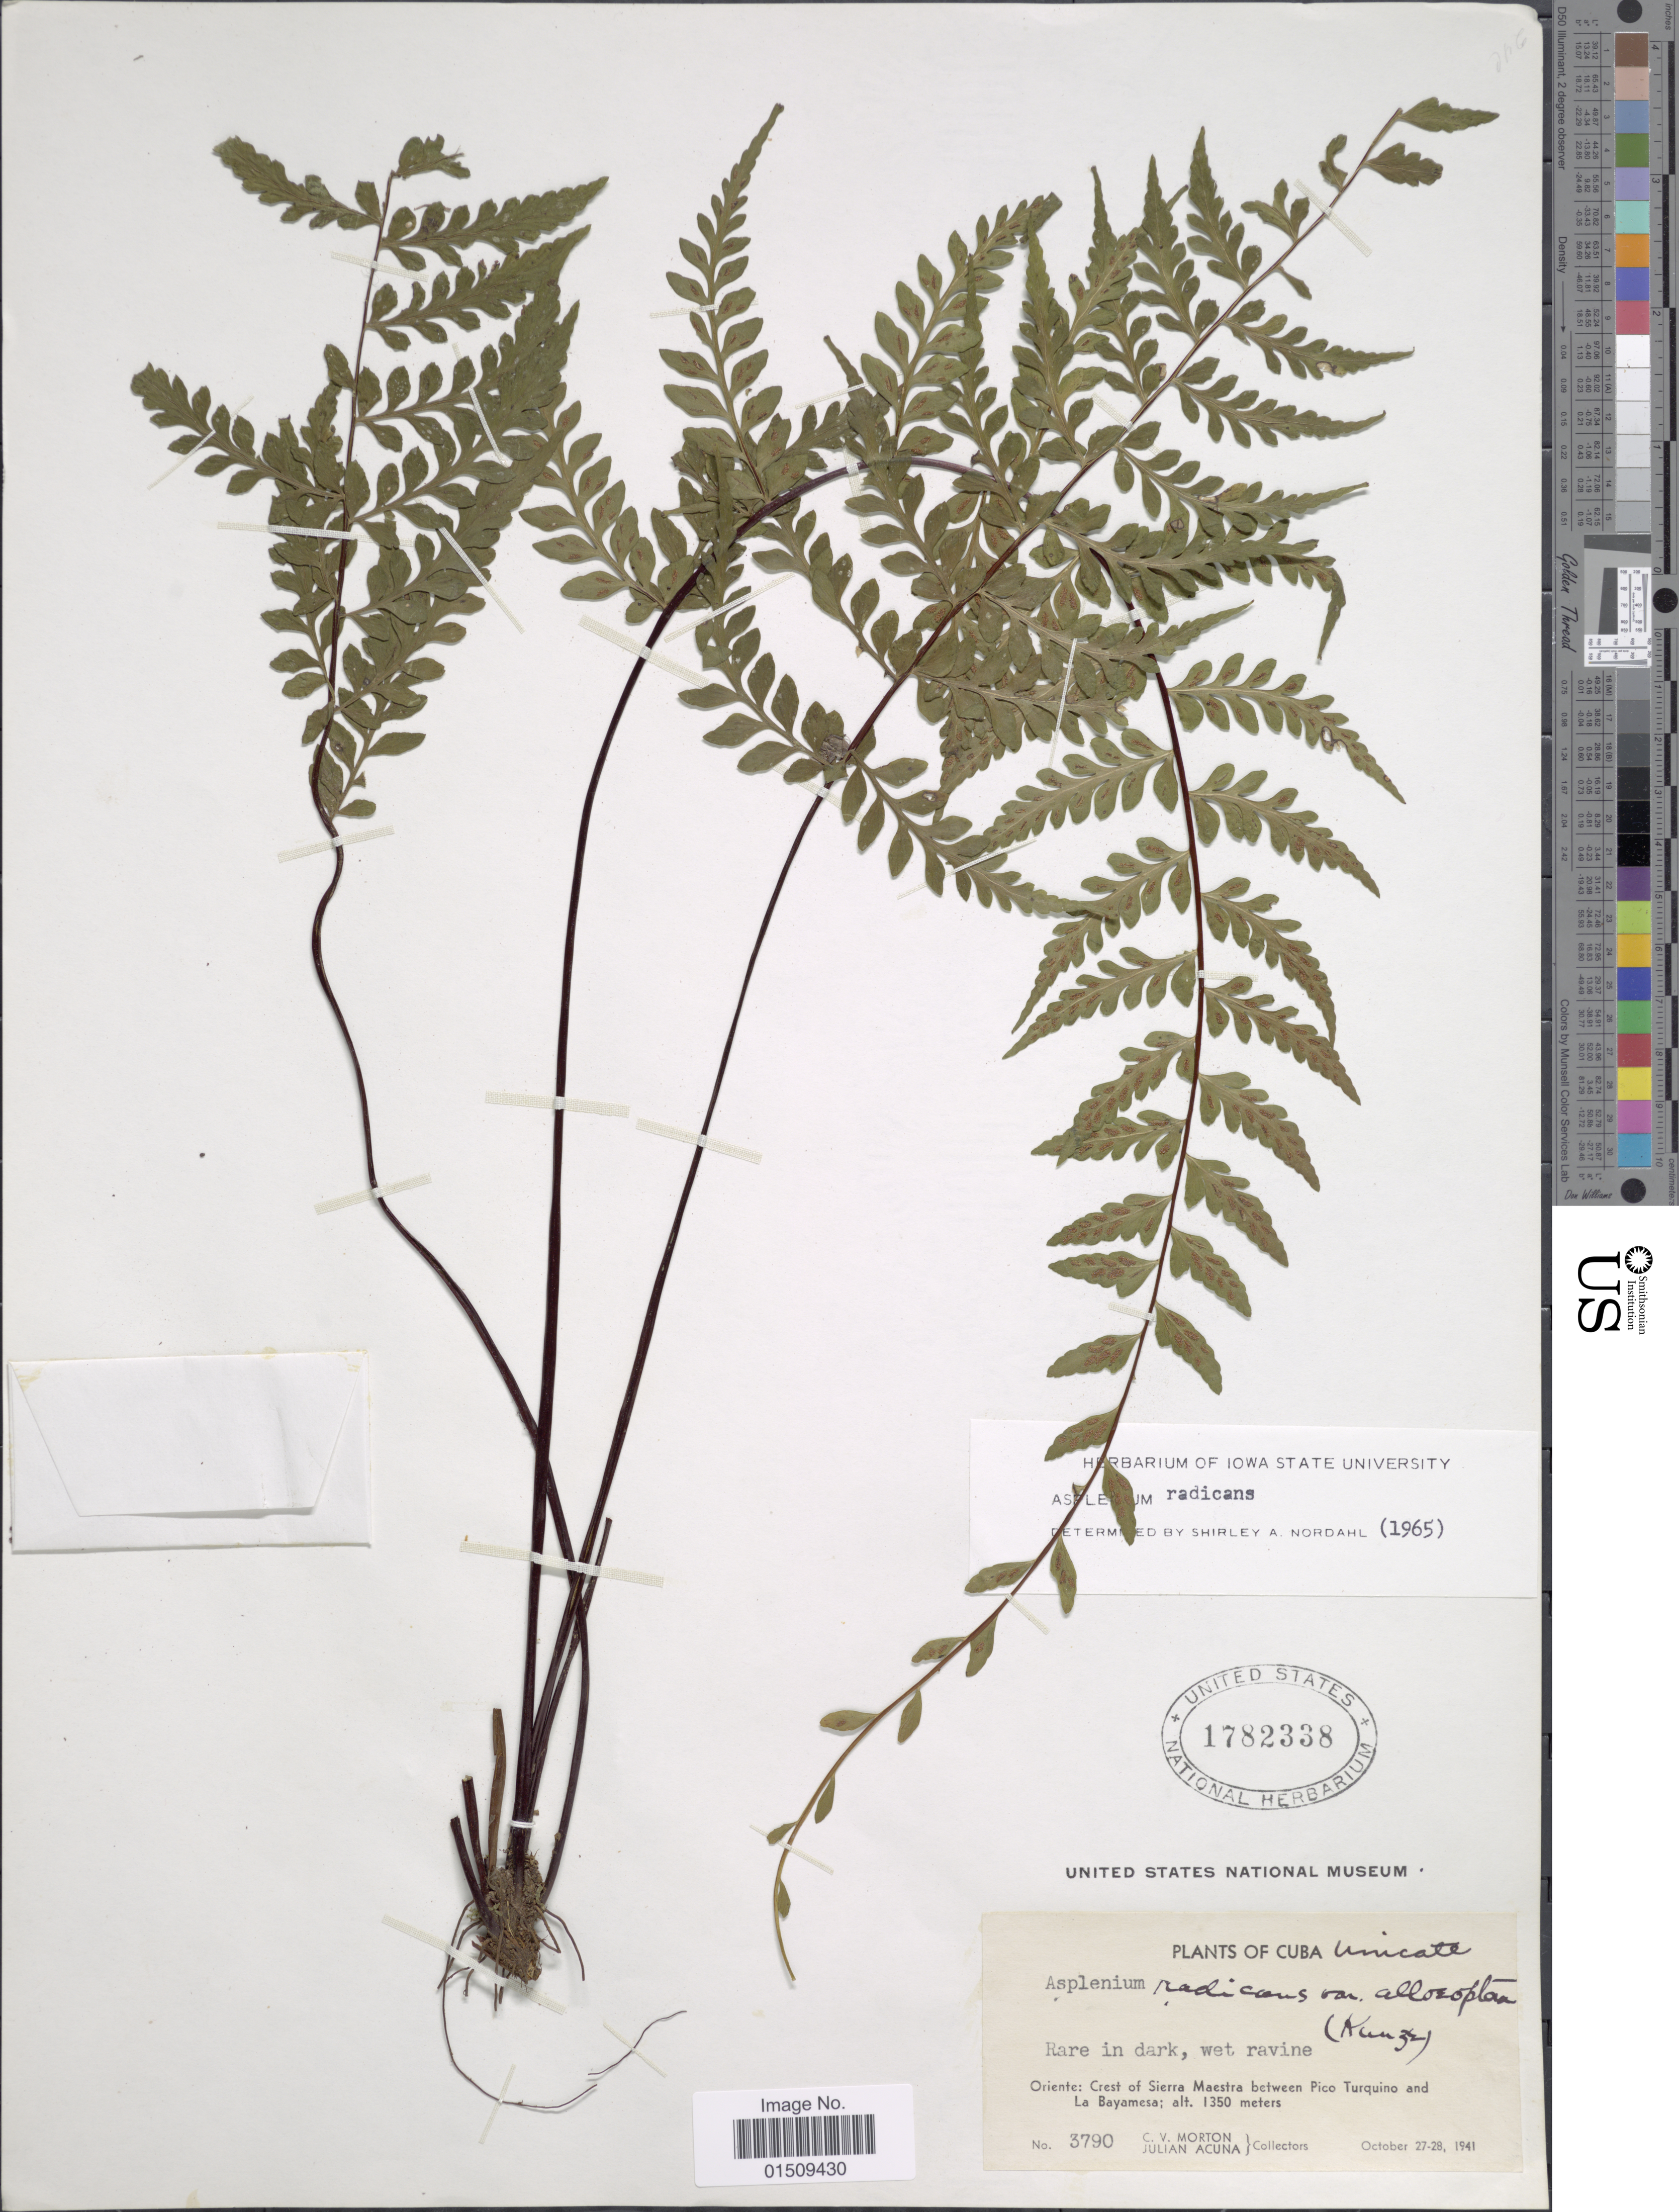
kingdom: Plantae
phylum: Tracheophyta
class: Polypodiopsida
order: Polypodiales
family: Aspleniaceae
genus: Asplenium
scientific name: Asplenium radicans var. radicans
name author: L.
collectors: C. V. Morton & J. B. Acuña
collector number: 3790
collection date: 1941-10-27/1941-10-28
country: Cuba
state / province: Oriente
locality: Crest of Sierra Maestra between Pico Turquino and La Bayamesa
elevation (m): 1350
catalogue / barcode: US 1782338